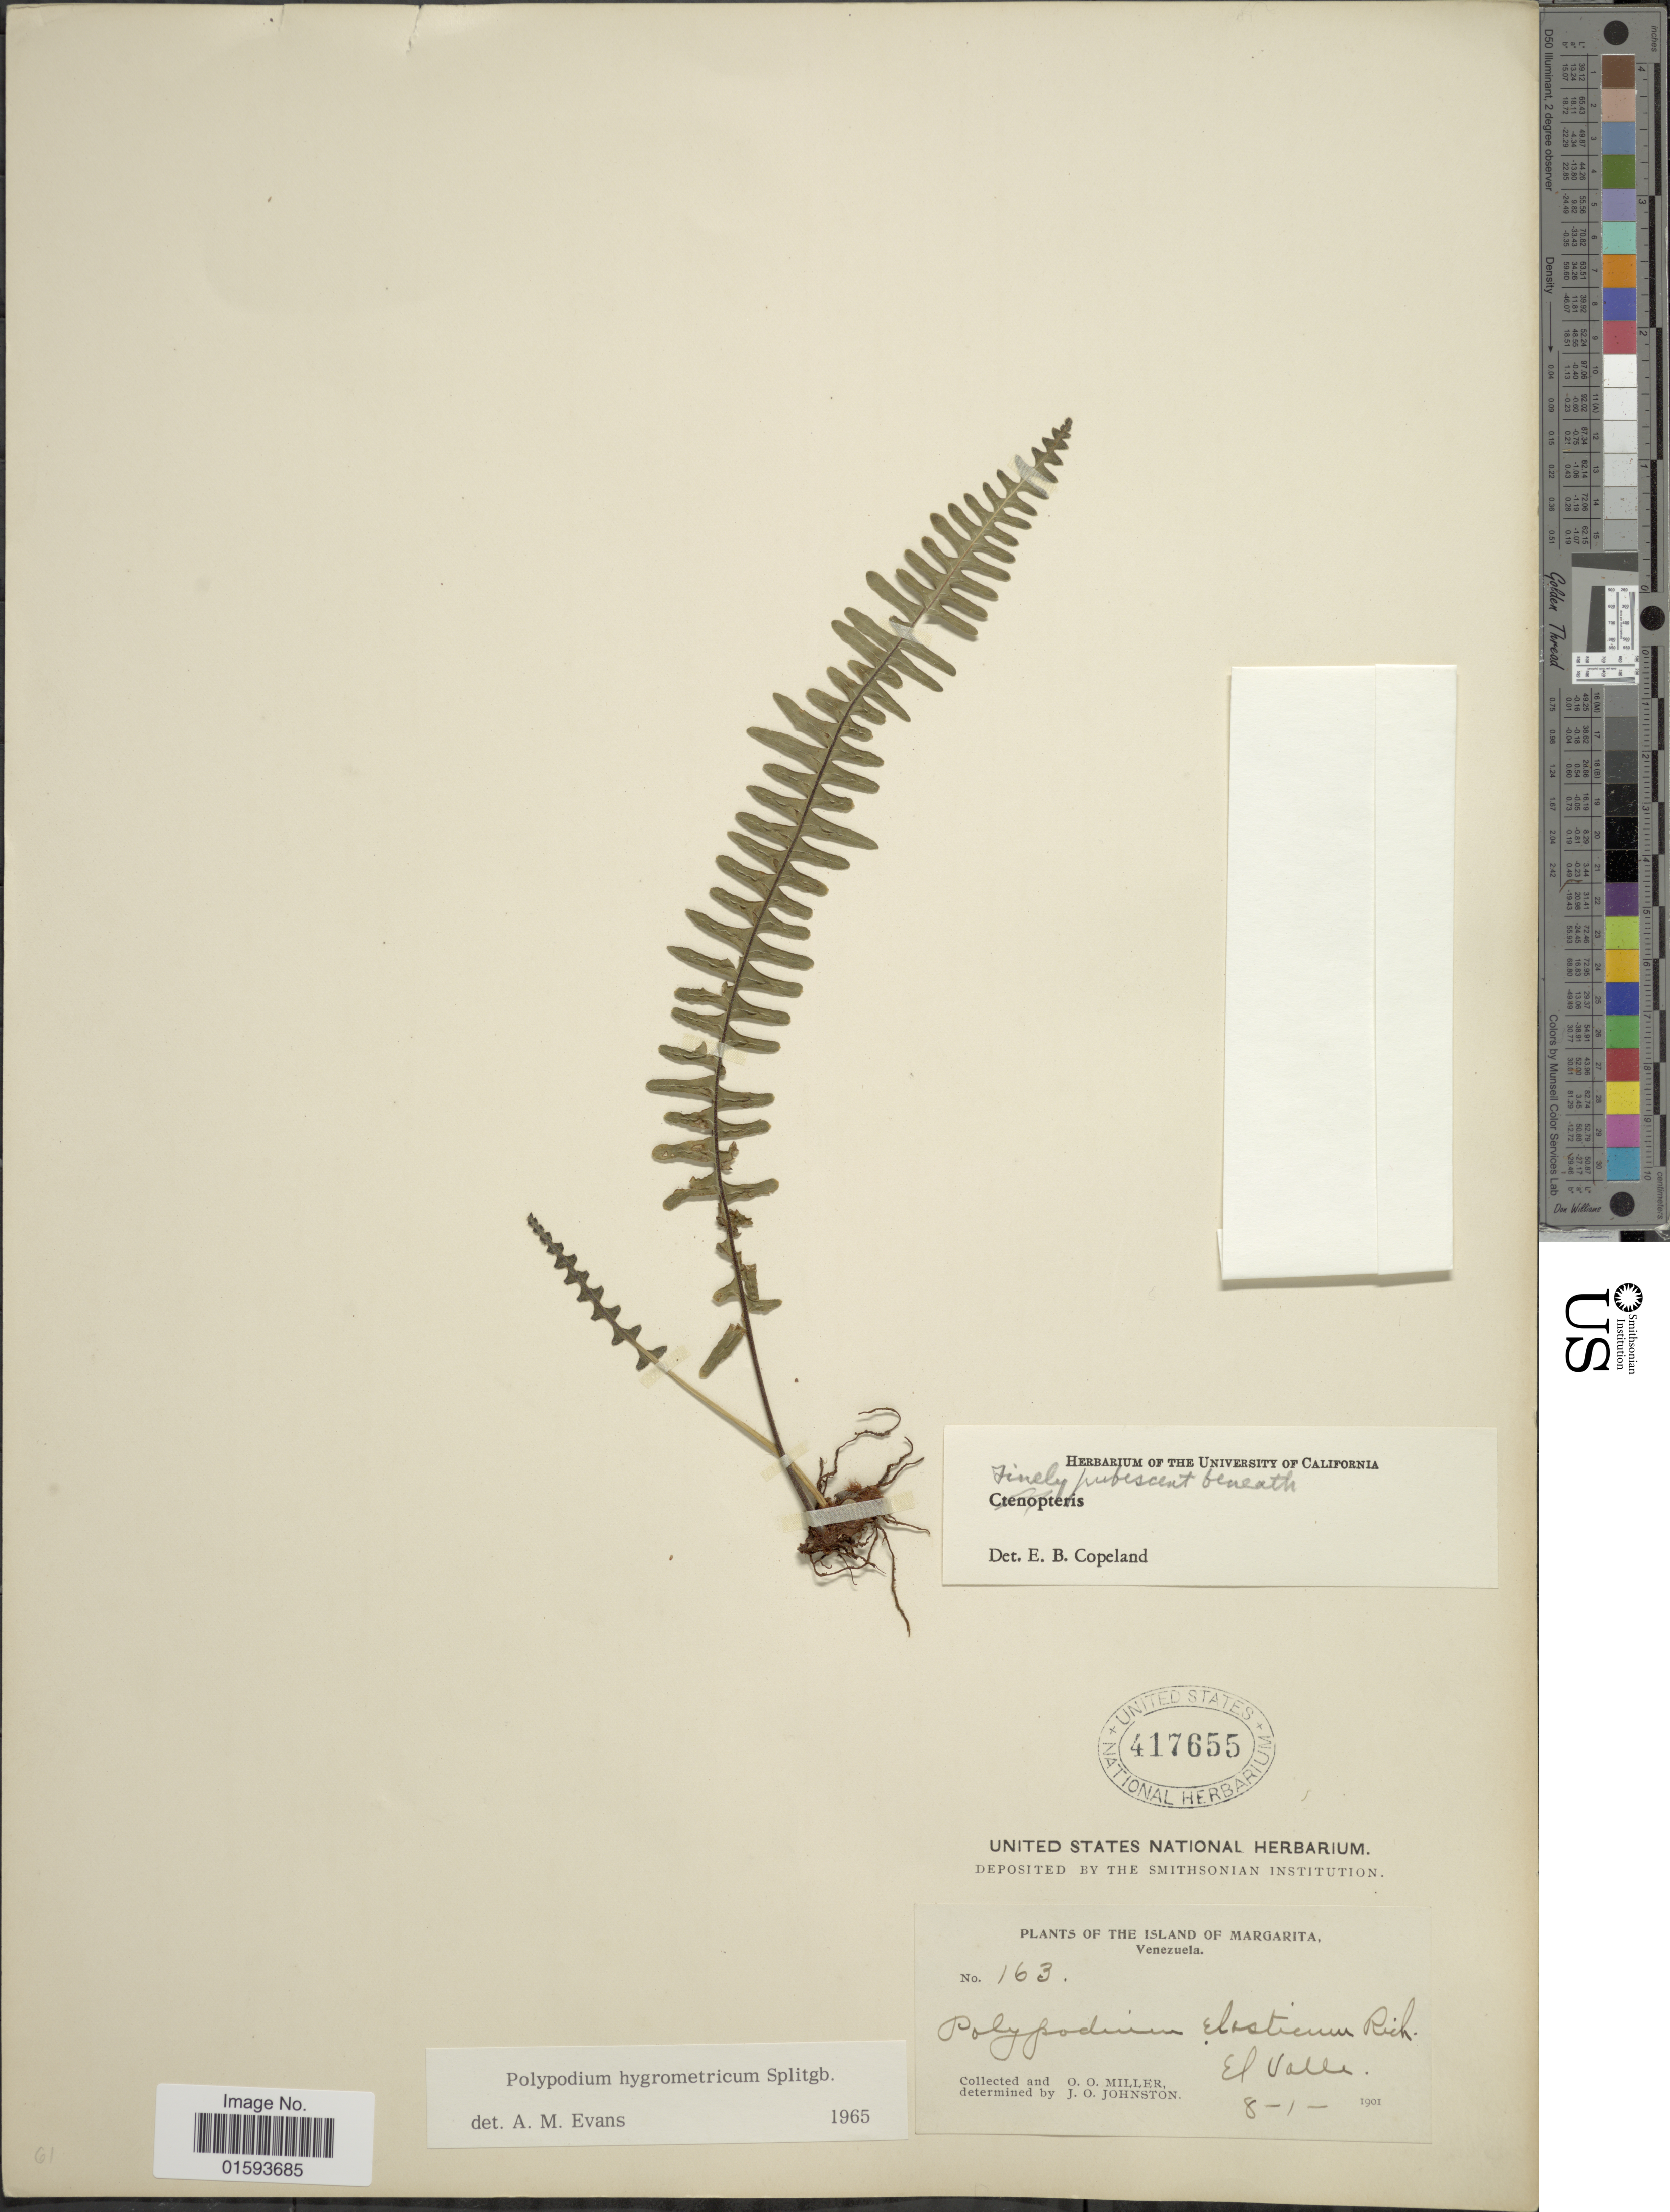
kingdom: Plantae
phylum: Tracheophyta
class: Polypodiopsida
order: Polypodiales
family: Polypodiaceae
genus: Pecluma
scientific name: Pecluma hygrometrica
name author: (Splitg.) M.G. Price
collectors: O. O. Miller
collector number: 163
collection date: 1901-01-08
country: Venezuela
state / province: Nueva Esparta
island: Margarita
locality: Island of Margarita, Venezuela, El Valle.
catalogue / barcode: US 417655